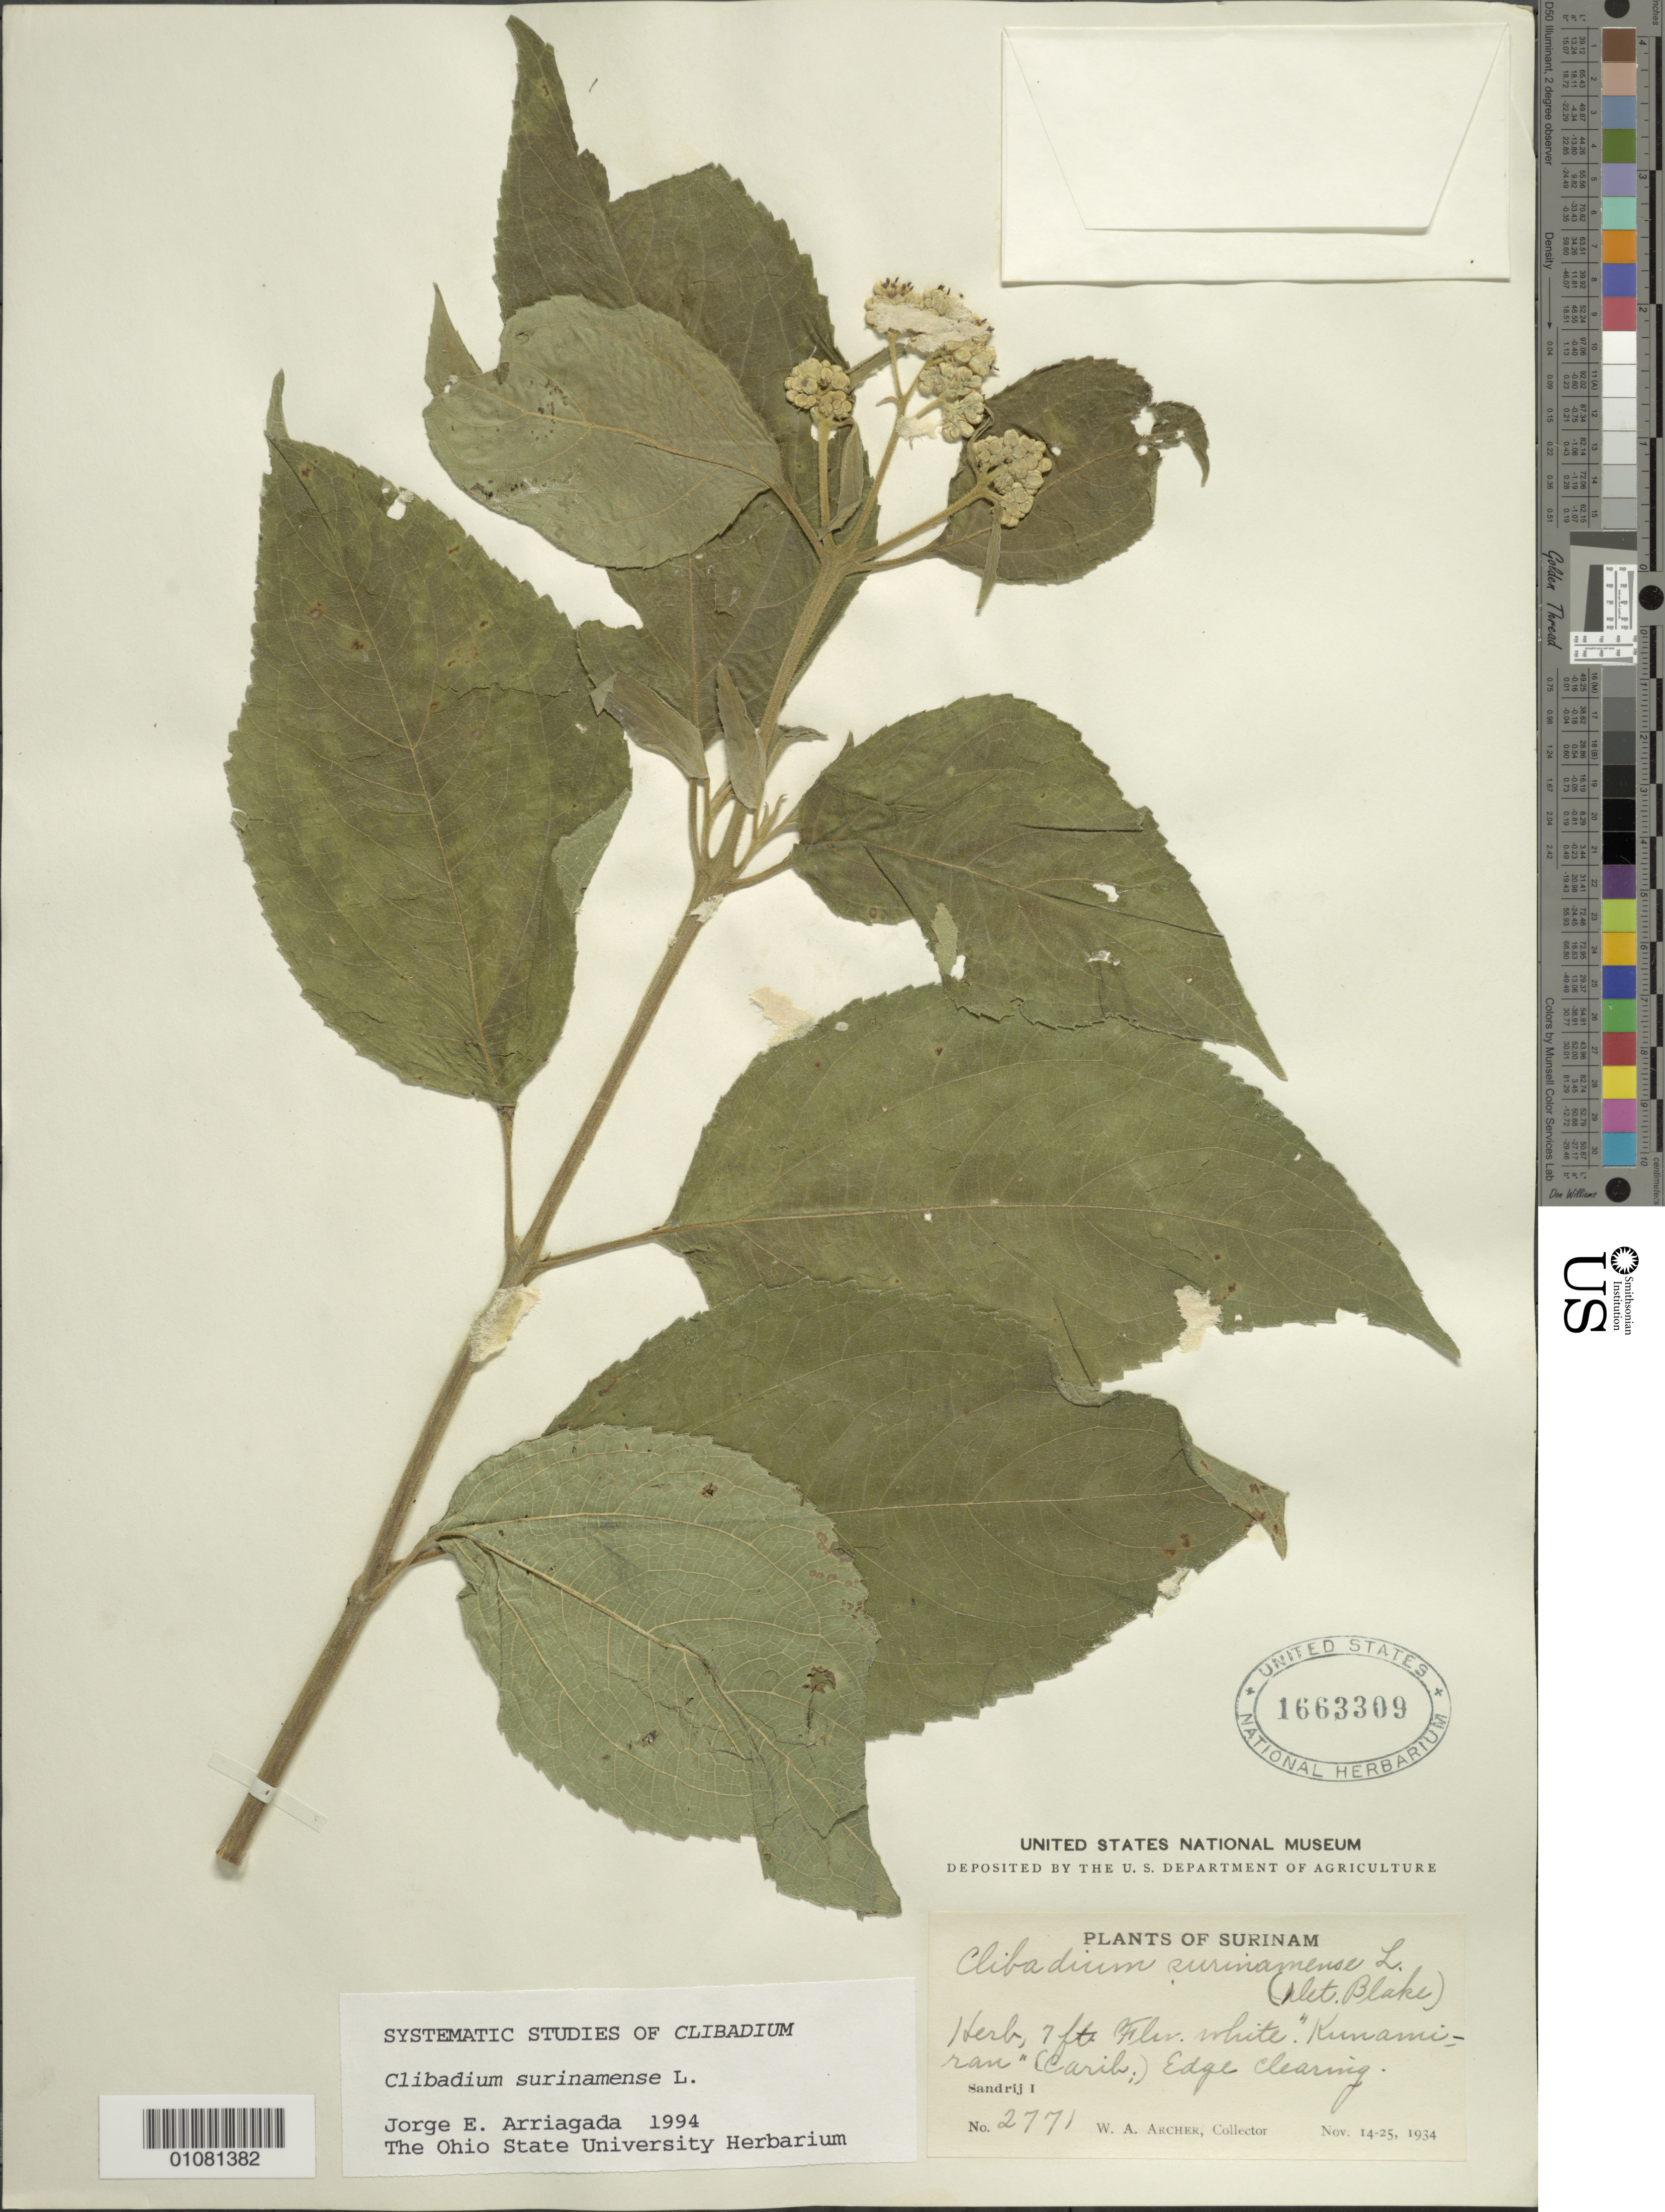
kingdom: Plantae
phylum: Tracheophyta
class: Magnoliopsida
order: Asterales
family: Asteraceae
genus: Clibadium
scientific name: Clibadium surinamense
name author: L.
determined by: Arriagada, J. E.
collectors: W. A. Archer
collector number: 2771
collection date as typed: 14-Nov-34 to 25-Nov-34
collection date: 1934-11-14/1934-11-25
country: Suriname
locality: Zanderij I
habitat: Edge clearing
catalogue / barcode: US 1663309